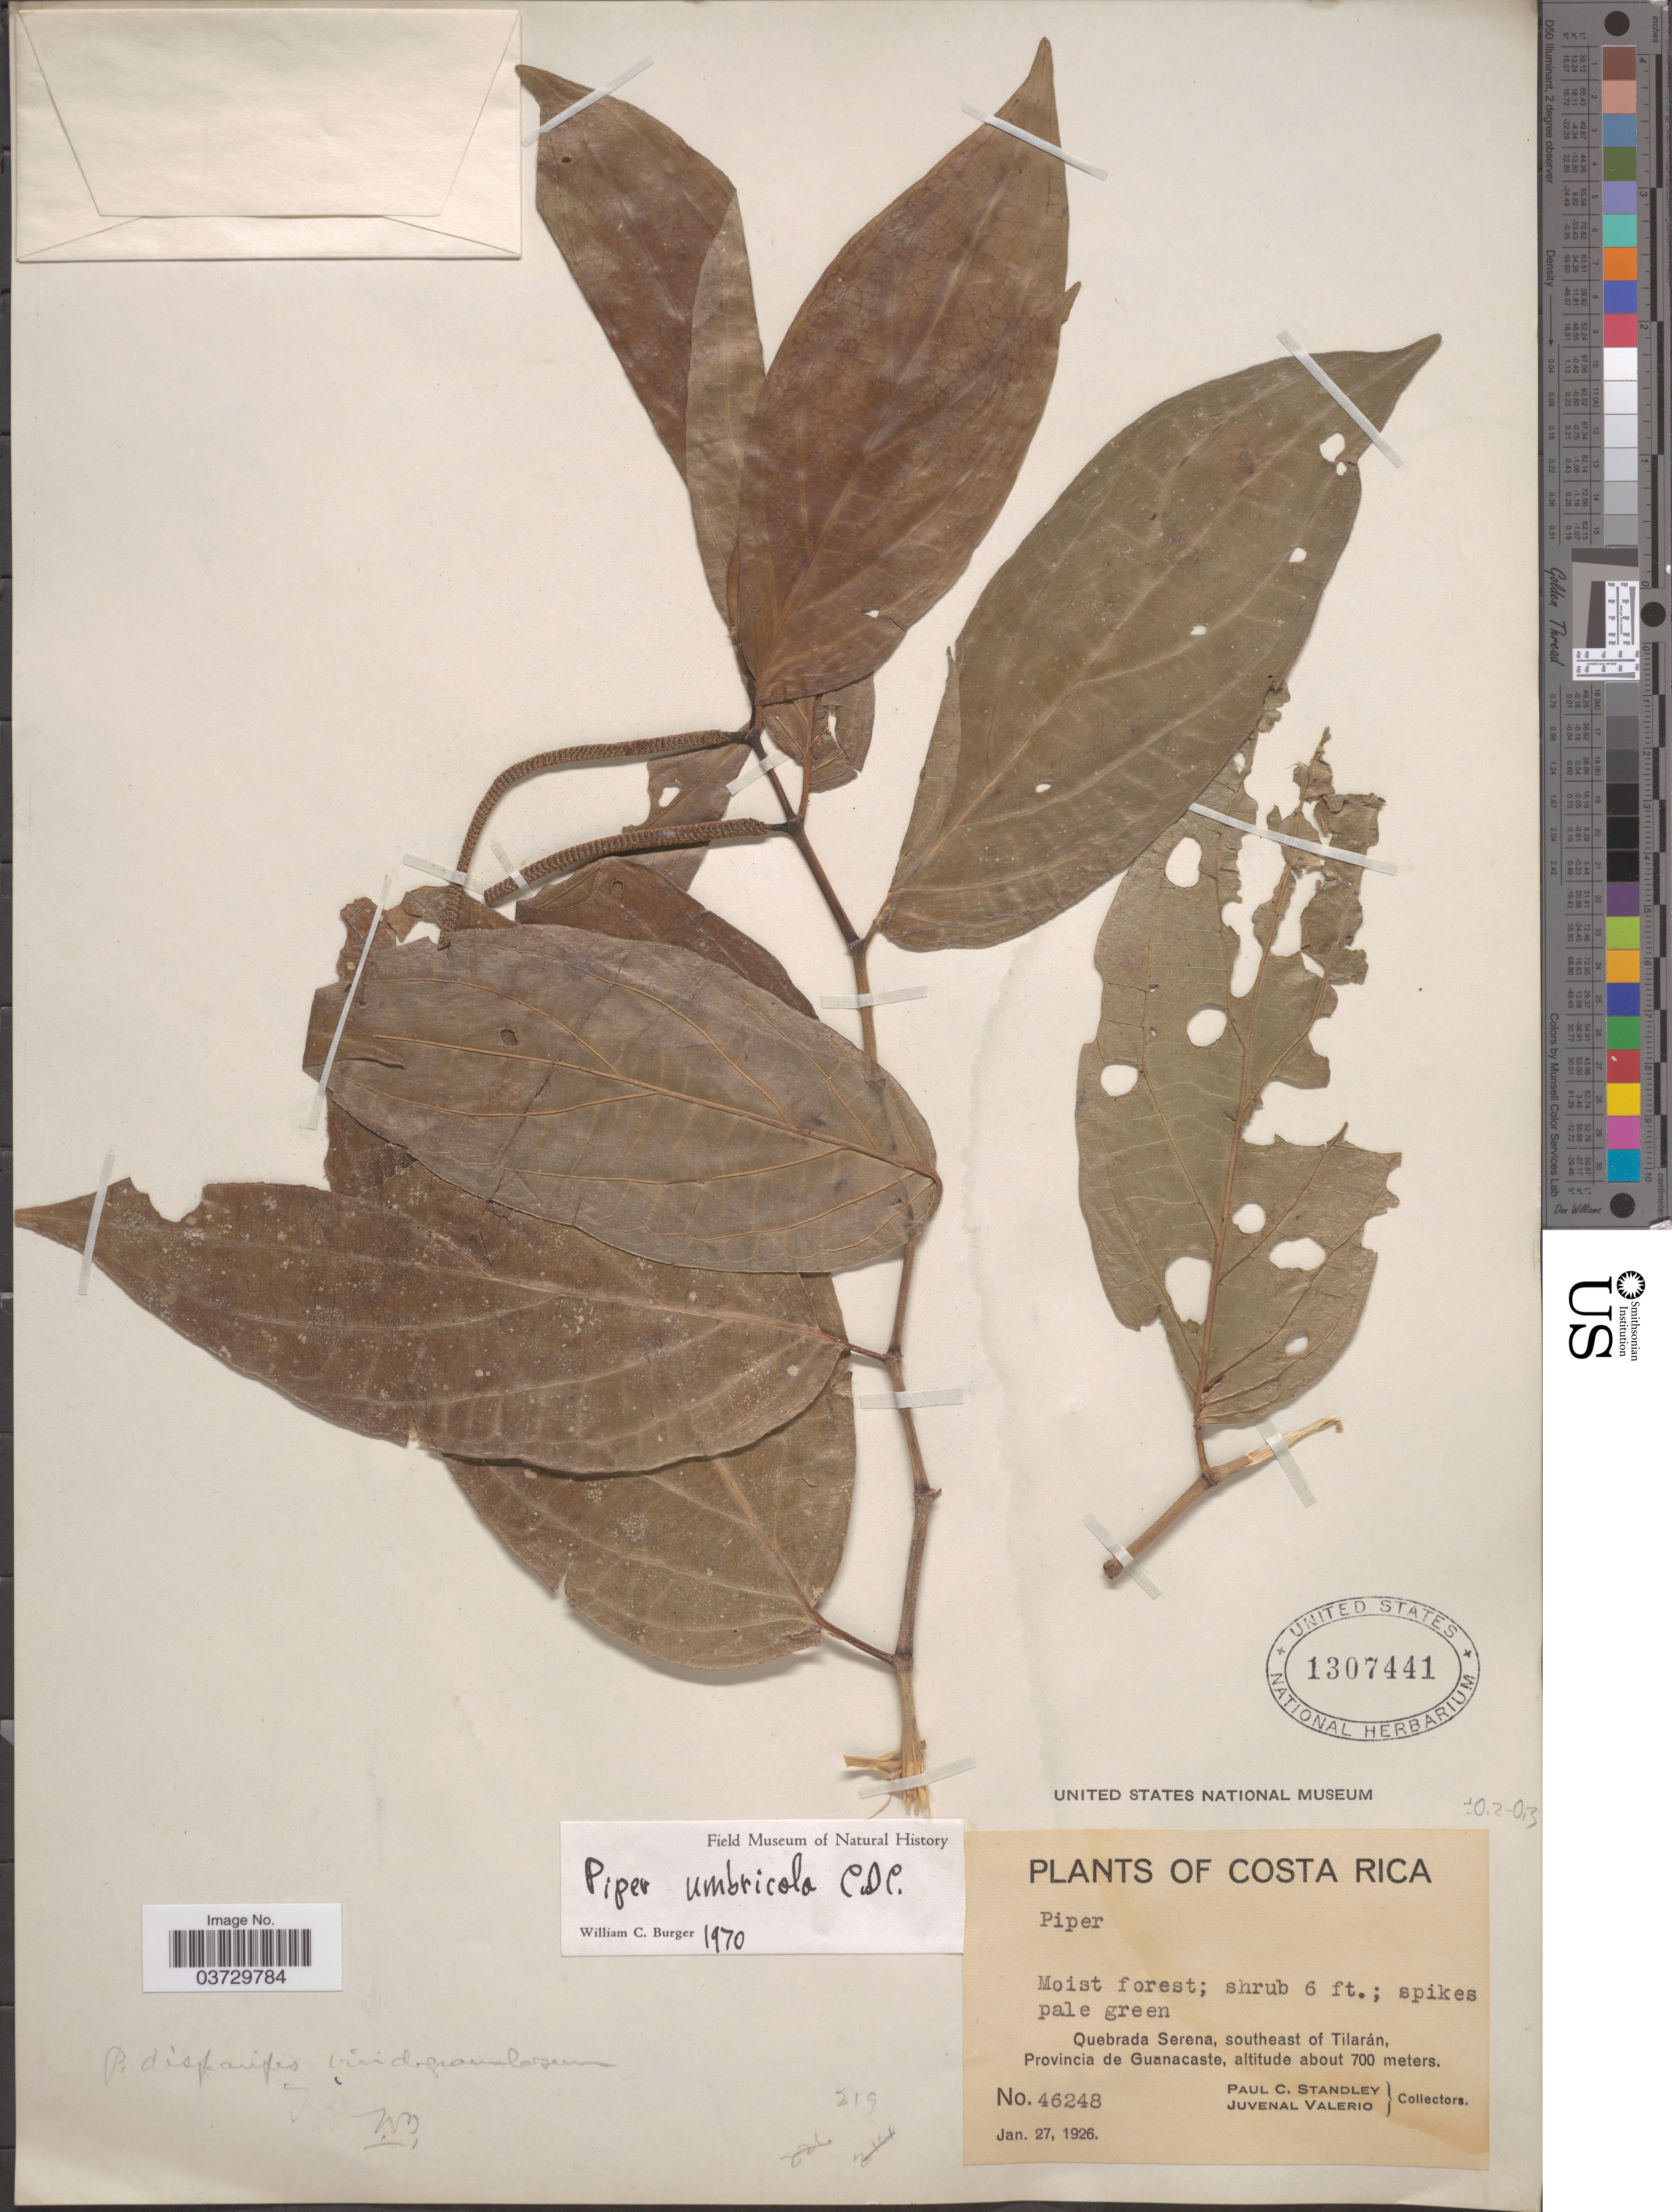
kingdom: Plantae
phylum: Tracheophyta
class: Magnoliopsida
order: Piperales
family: Piperaceae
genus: Piper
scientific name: Piper umbricola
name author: C. DC.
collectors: P. C. Standley & J. Valerio R.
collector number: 46248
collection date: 1926-01-27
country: Costa Rica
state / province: Guanacaste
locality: Quebrada Serena, southeast of Tilarán.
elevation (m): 700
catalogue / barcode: US 1307441